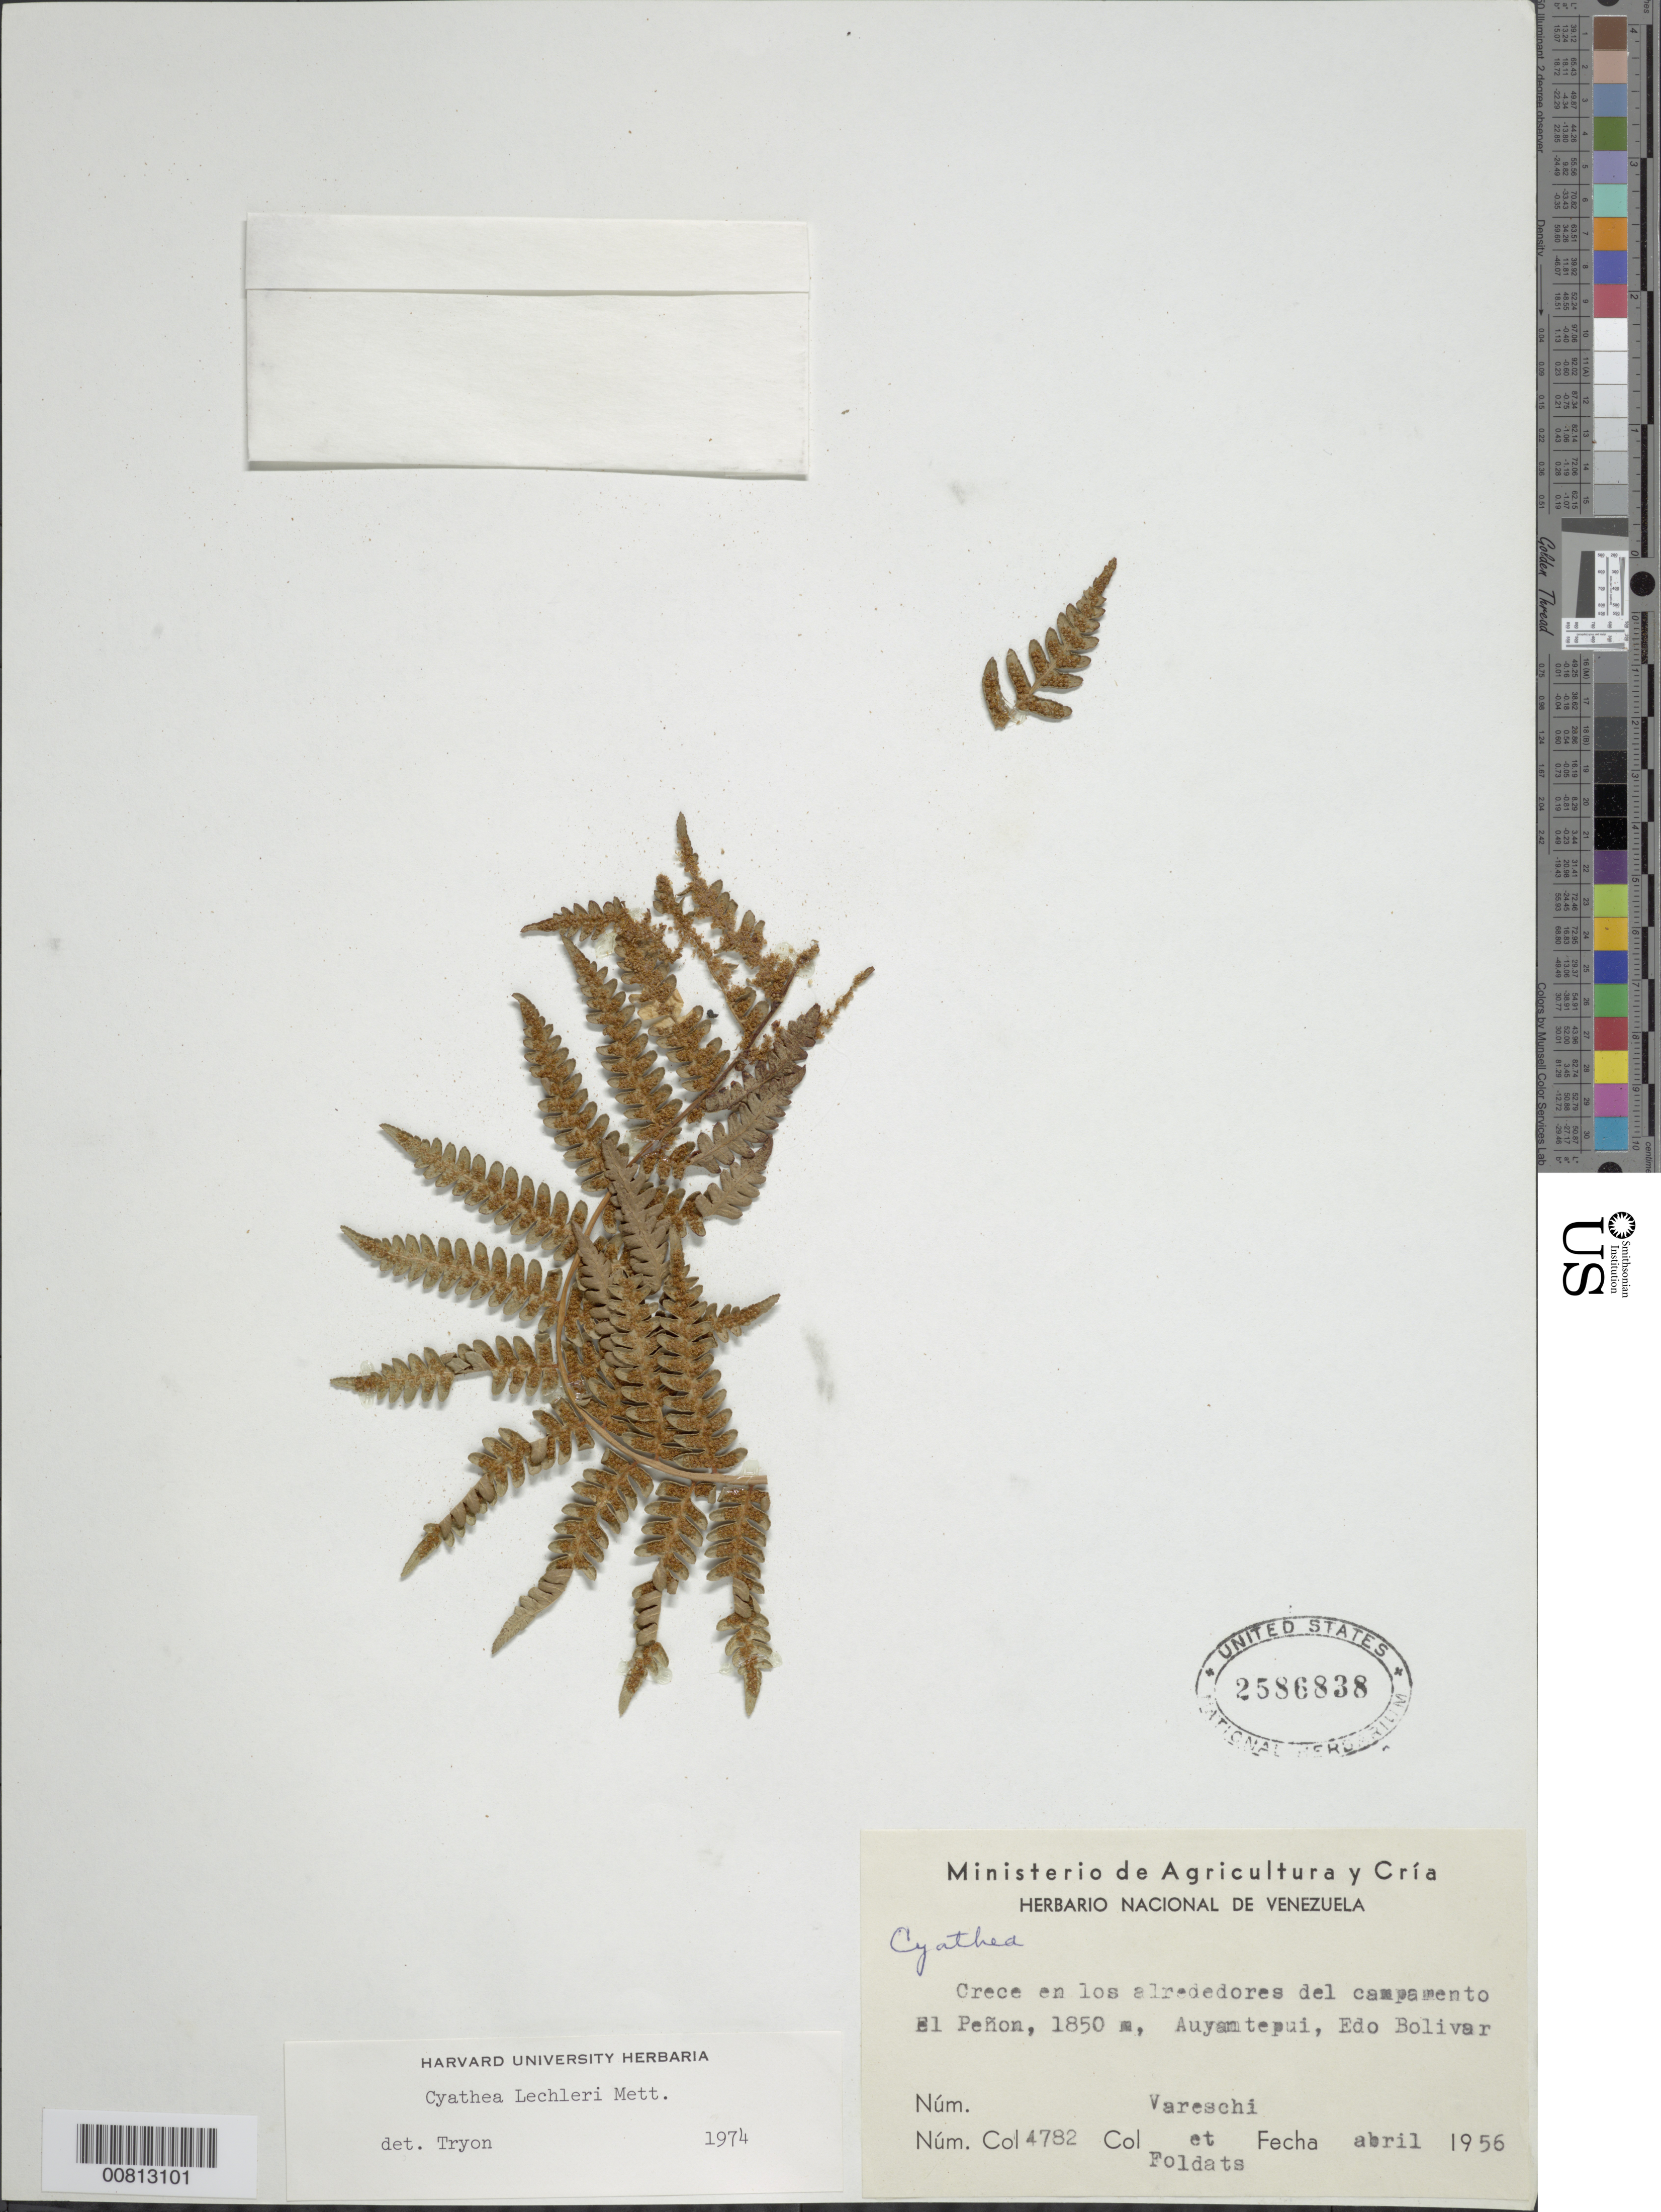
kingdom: Plantae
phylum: Tracheophyta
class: Polypodiopsida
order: Cyatheales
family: Cyatheaceae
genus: Cyathea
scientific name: Cyathea lechleri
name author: Mett.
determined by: Tryon, --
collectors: V. Vareschi & E. Foldats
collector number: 4782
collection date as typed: Apr-56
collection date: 1956-04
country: Venezuela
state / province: Bolívar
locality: Auyan-tepuí, El Peñon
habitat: Crece en los alrededores del campamento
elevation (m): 1850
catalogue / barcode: US 2586838